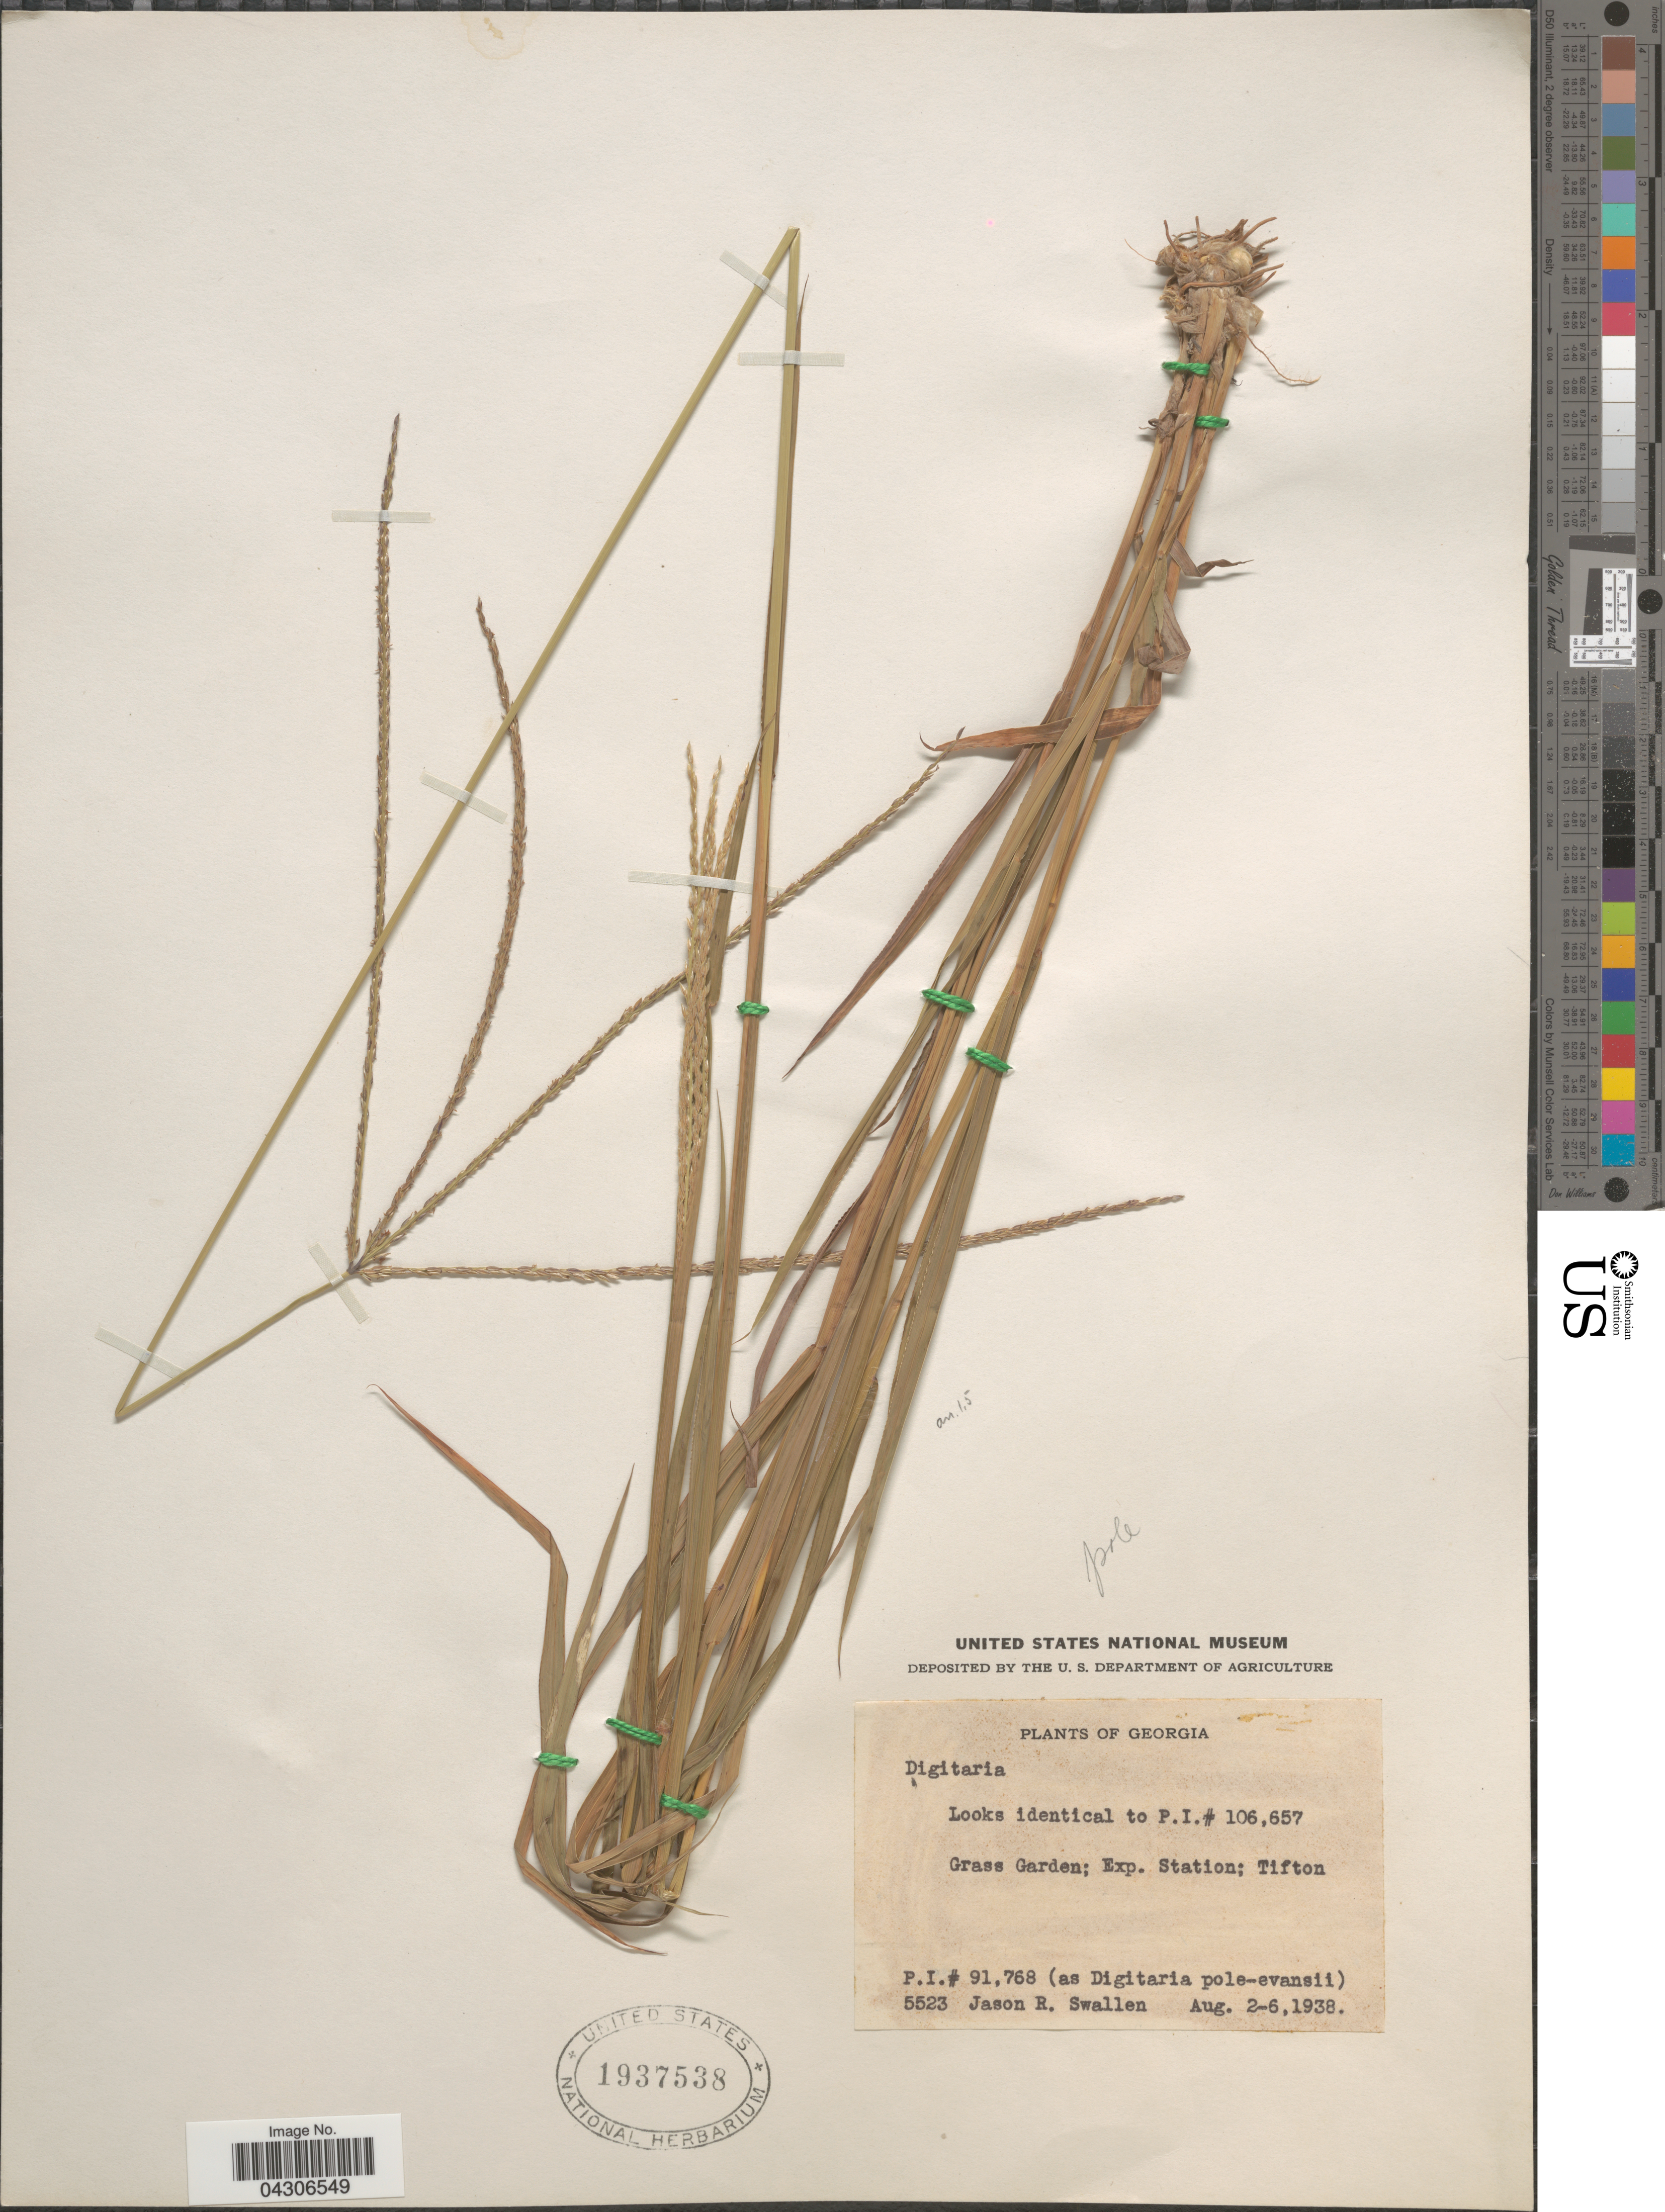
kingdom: Plantae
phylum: Tracheophyta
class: Liliopsida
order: Poales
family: Poaceae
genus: Digitaria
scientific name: Digitaria sp.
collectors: J. R. Swallen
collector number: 5523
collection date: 1938-08-02/1938-08-06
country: United States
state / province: Georgia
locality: Grass Garden; Exp. Station; Tifton.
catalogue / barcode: US 1937538